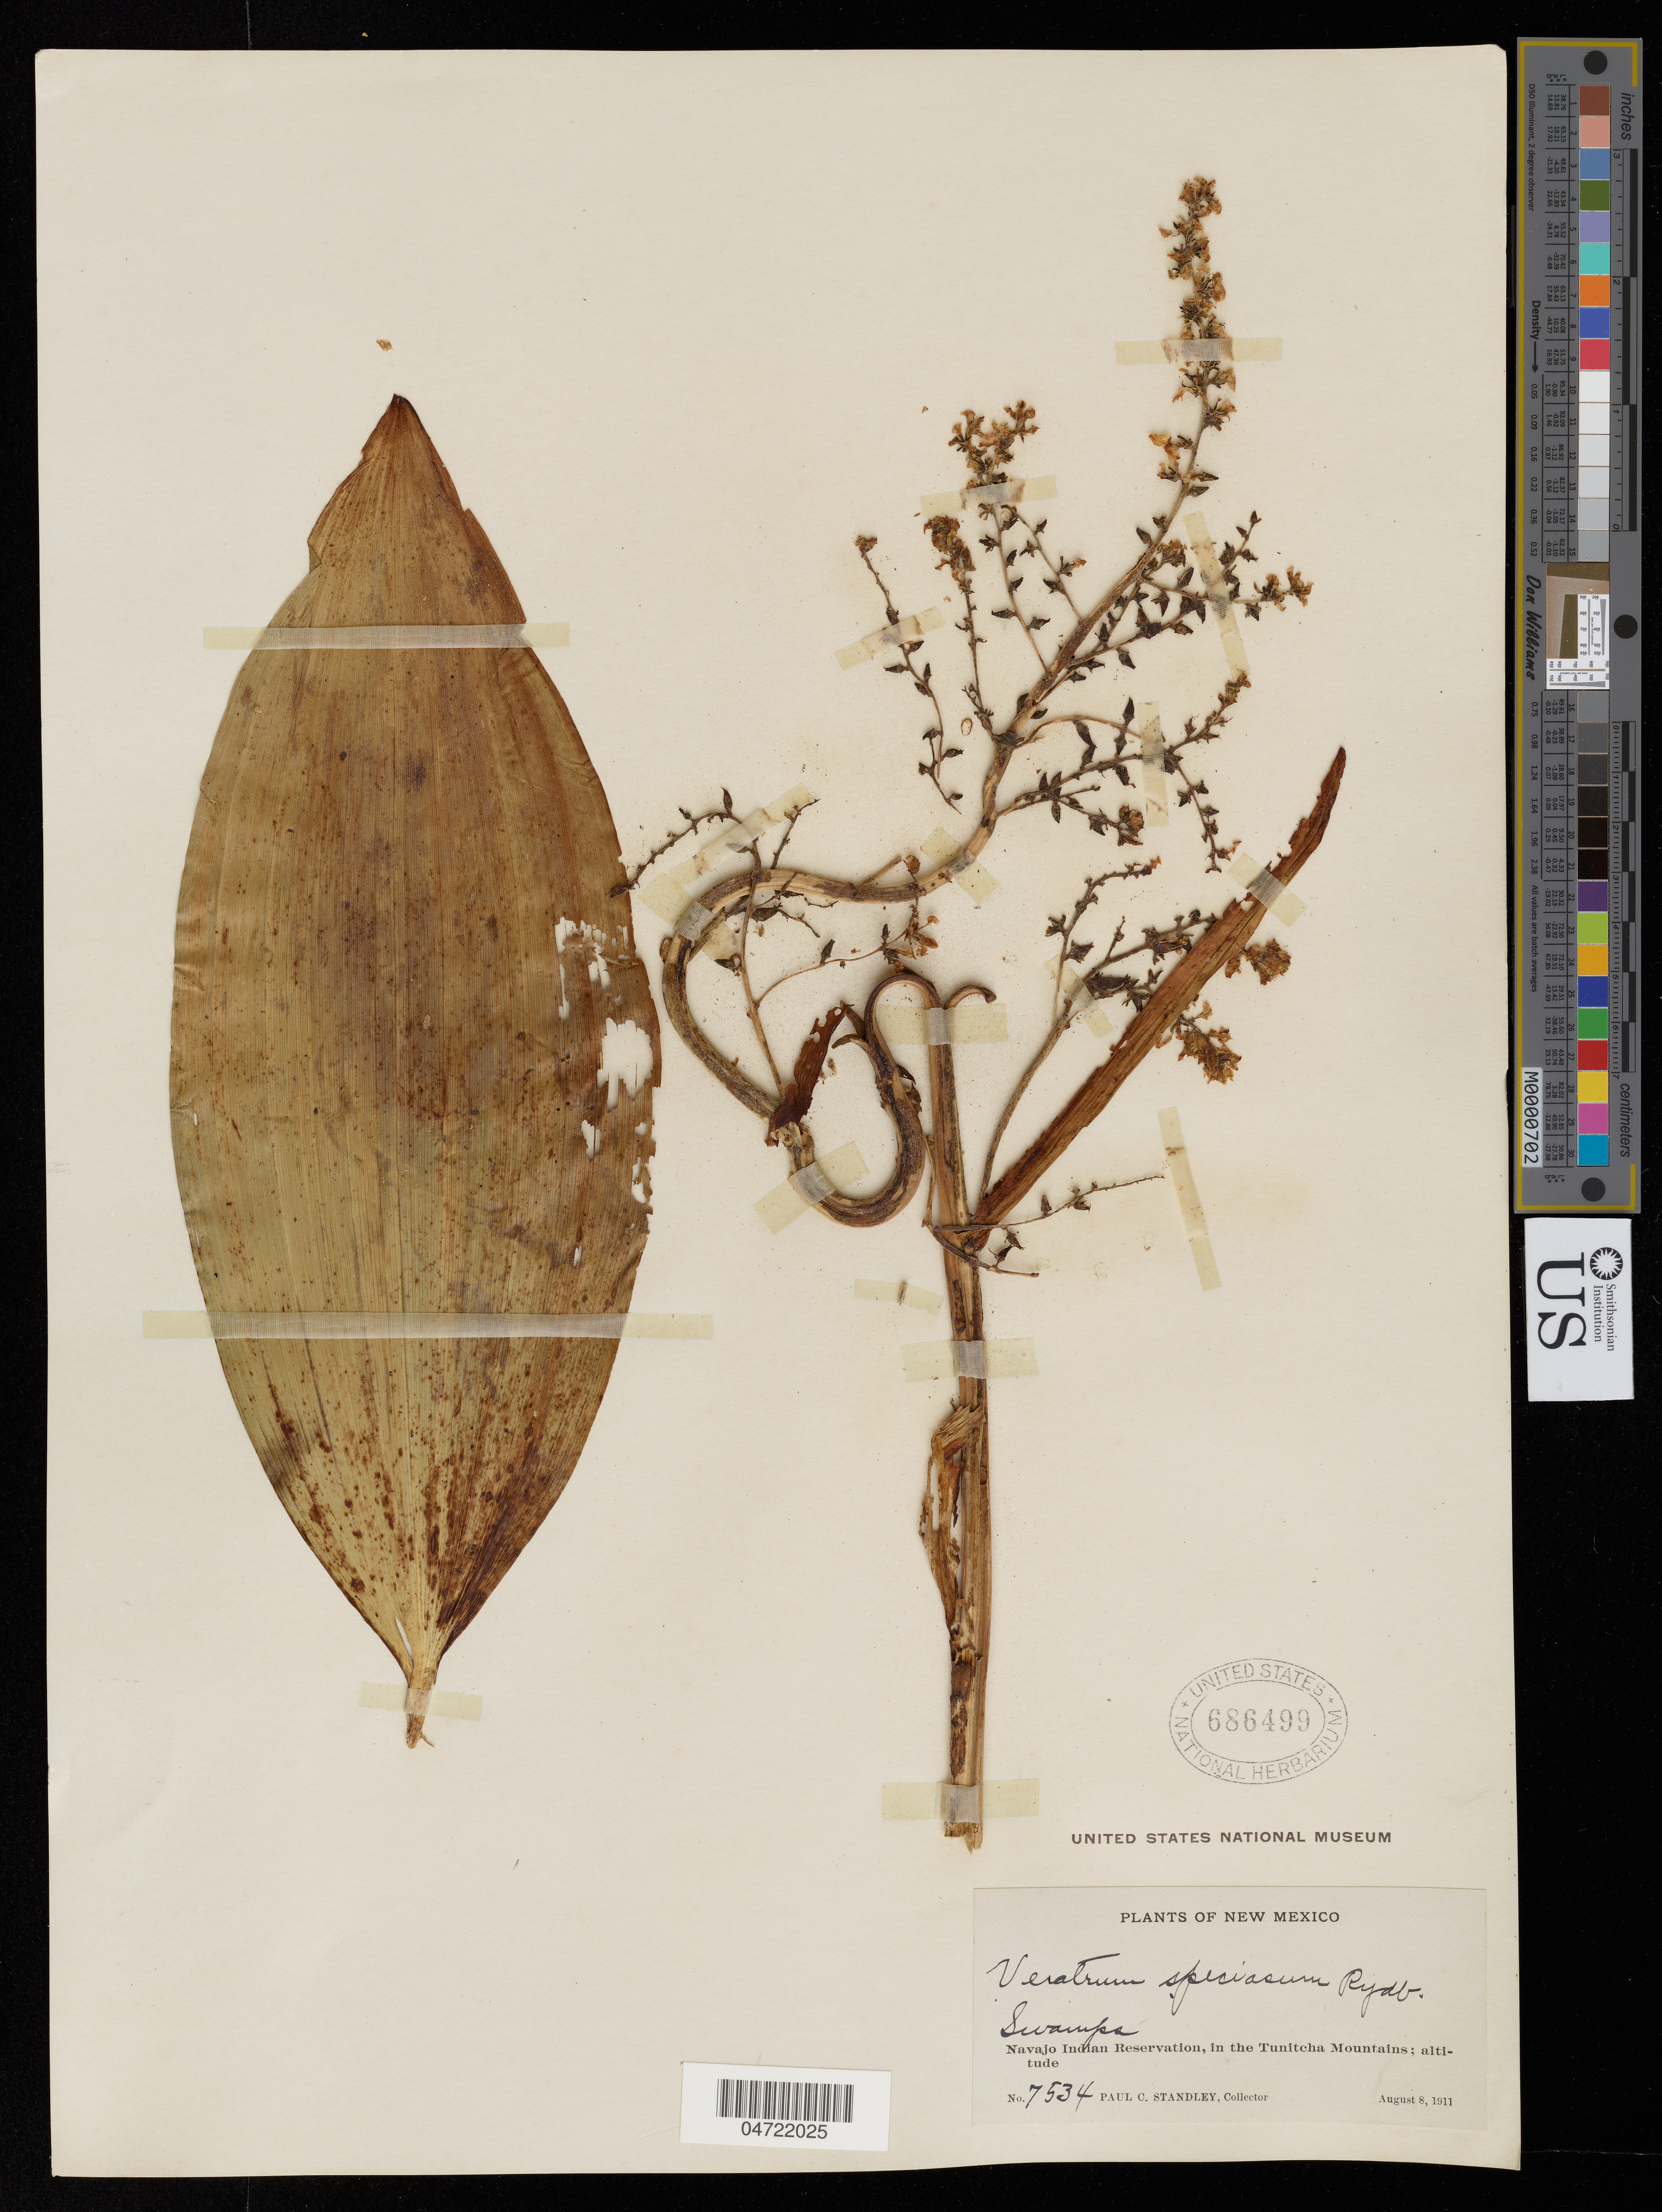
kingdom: Plantae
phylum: Tracheophyta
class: Liliopsida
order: Liliales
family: Melanthiaceae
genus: Veratrum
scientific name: Veratrum speciosum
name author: Rydb.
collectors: P. C. Standley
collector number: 7534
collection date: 1911-08-08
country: United States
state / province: New Mexico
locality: Navajo Indian Reservation, in the Tunitcha Mountains.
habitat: swamps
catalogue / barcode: US 686499